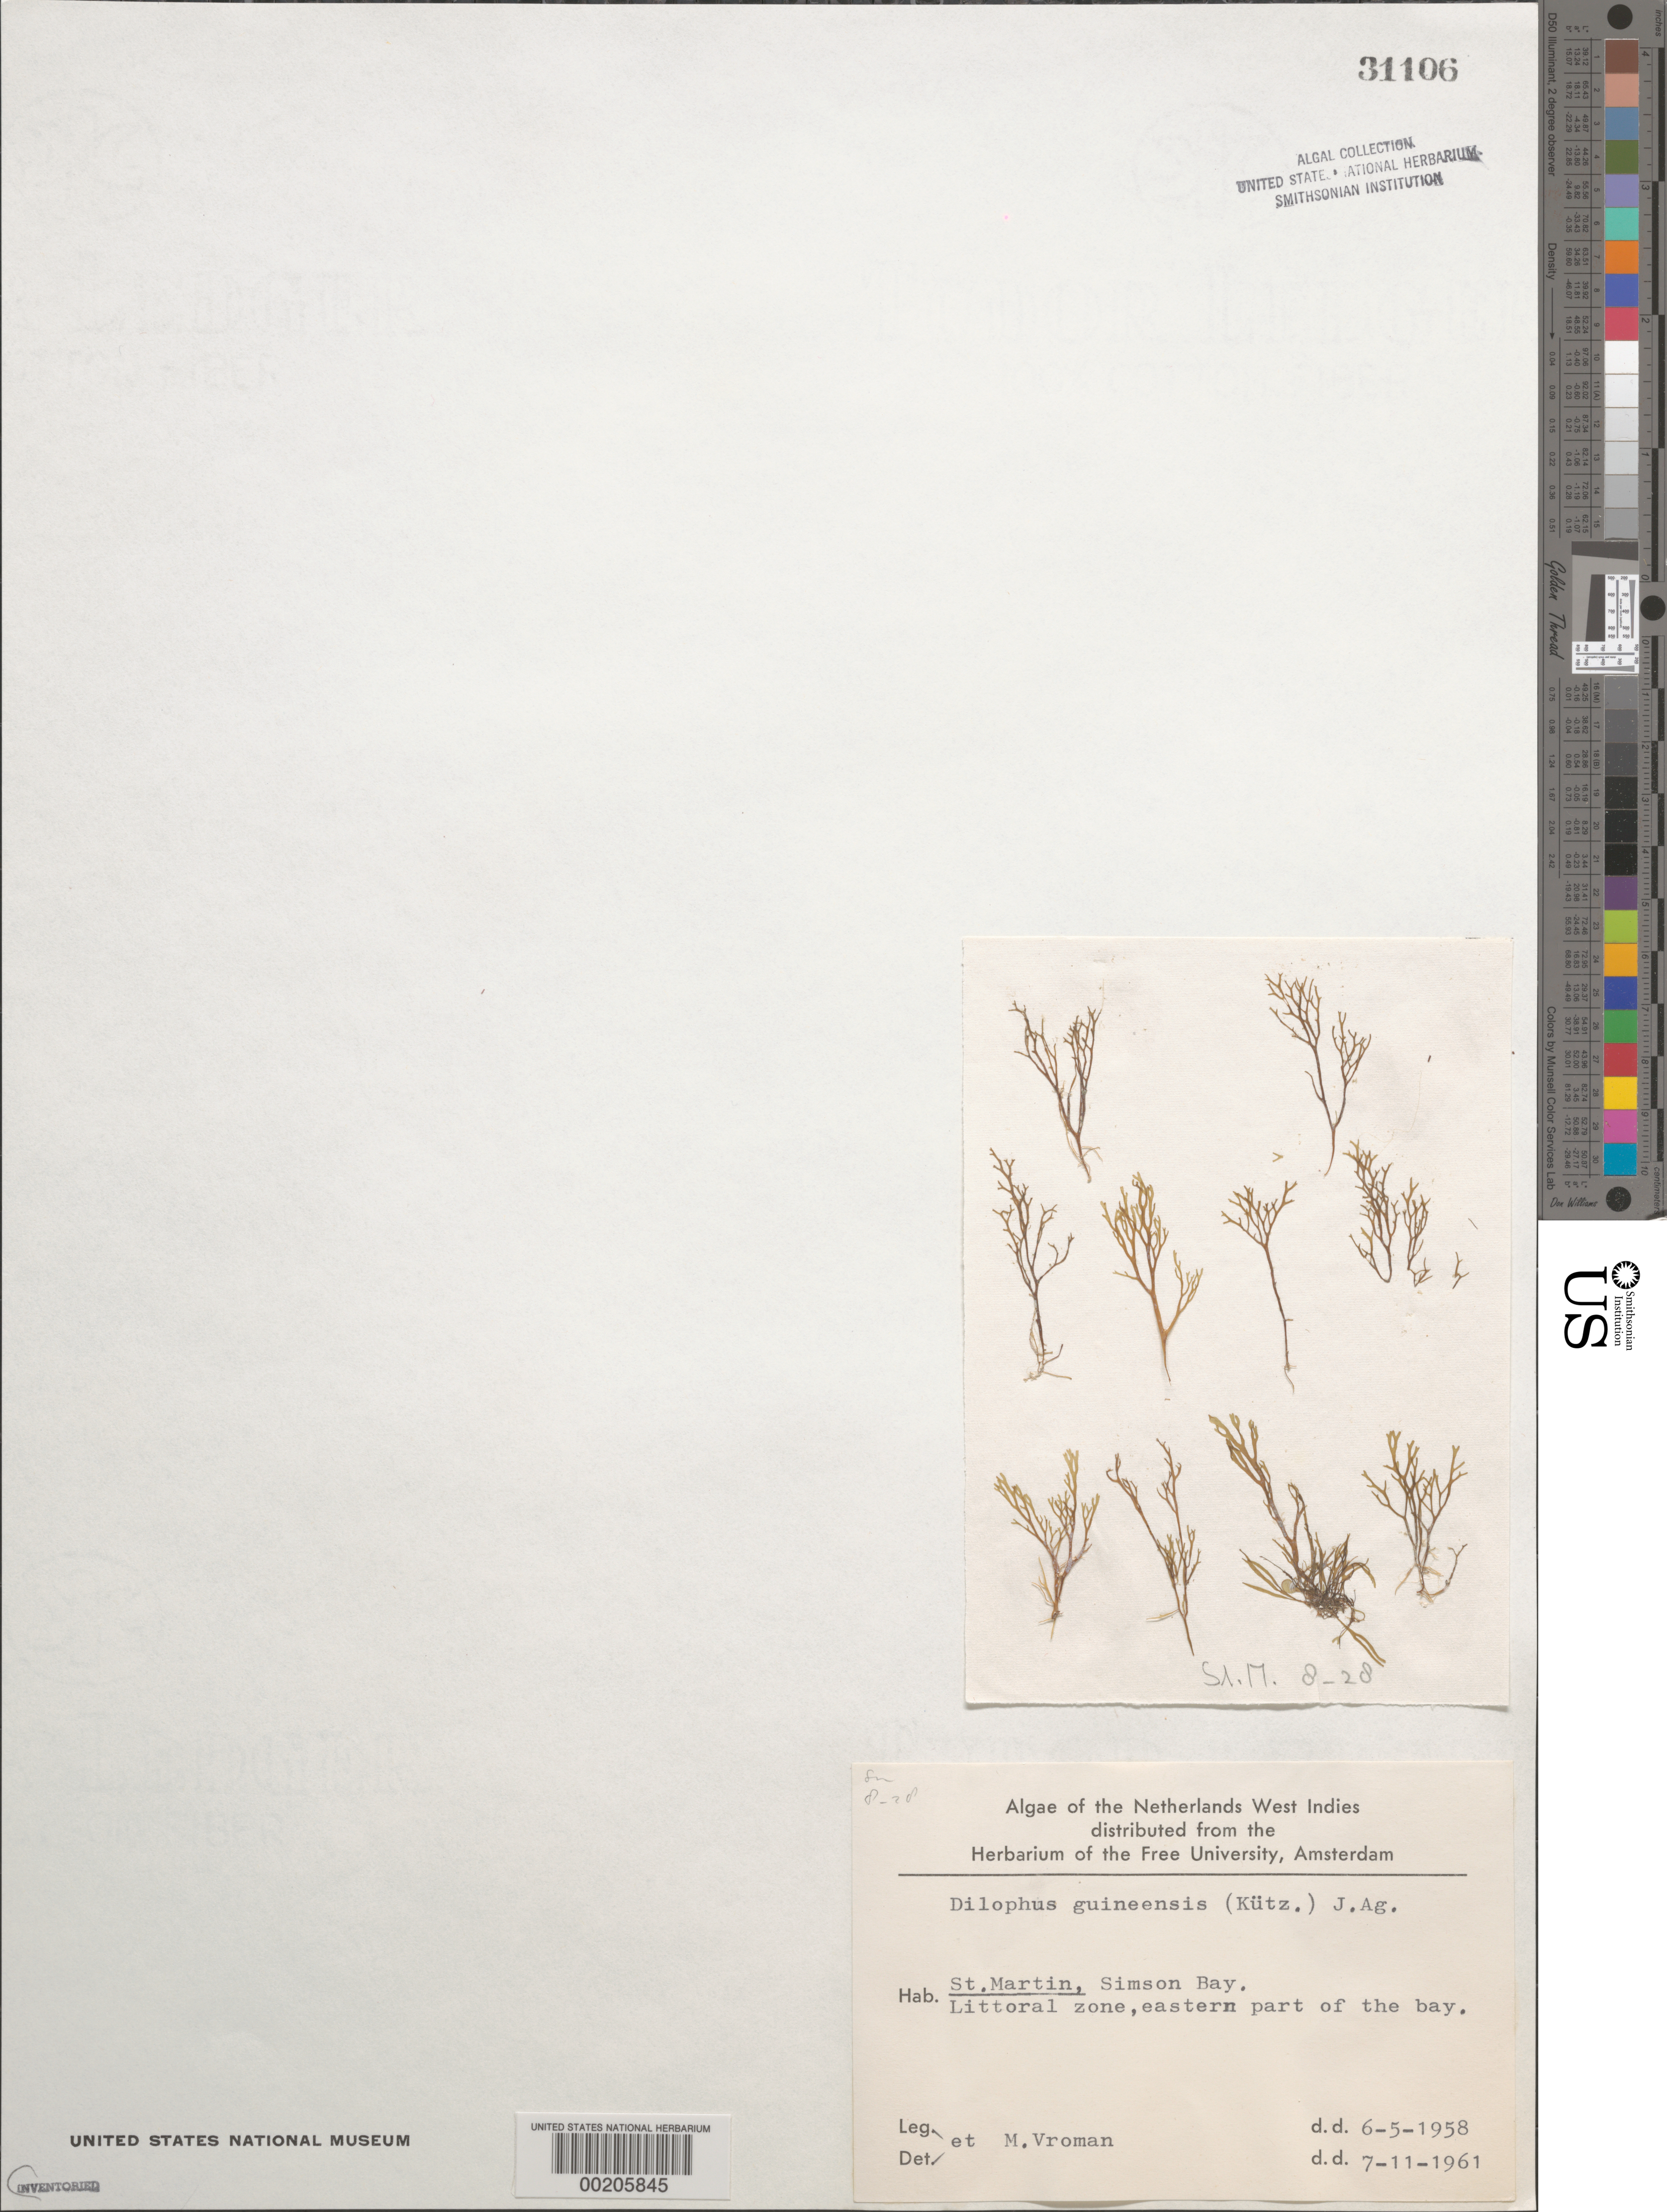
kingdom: Chromista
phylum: Ochrophyta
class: Phaeophyceae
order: Dictyotales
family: Dictyotaceae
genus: Dictyota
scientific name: Dictyota guineensis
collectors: M. Vroman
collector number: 8-28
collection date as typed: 06 May 1958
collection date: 1958-05-06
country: Sint Maartin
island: Sint Maarten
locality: Simson Bay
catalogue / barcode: US 31106